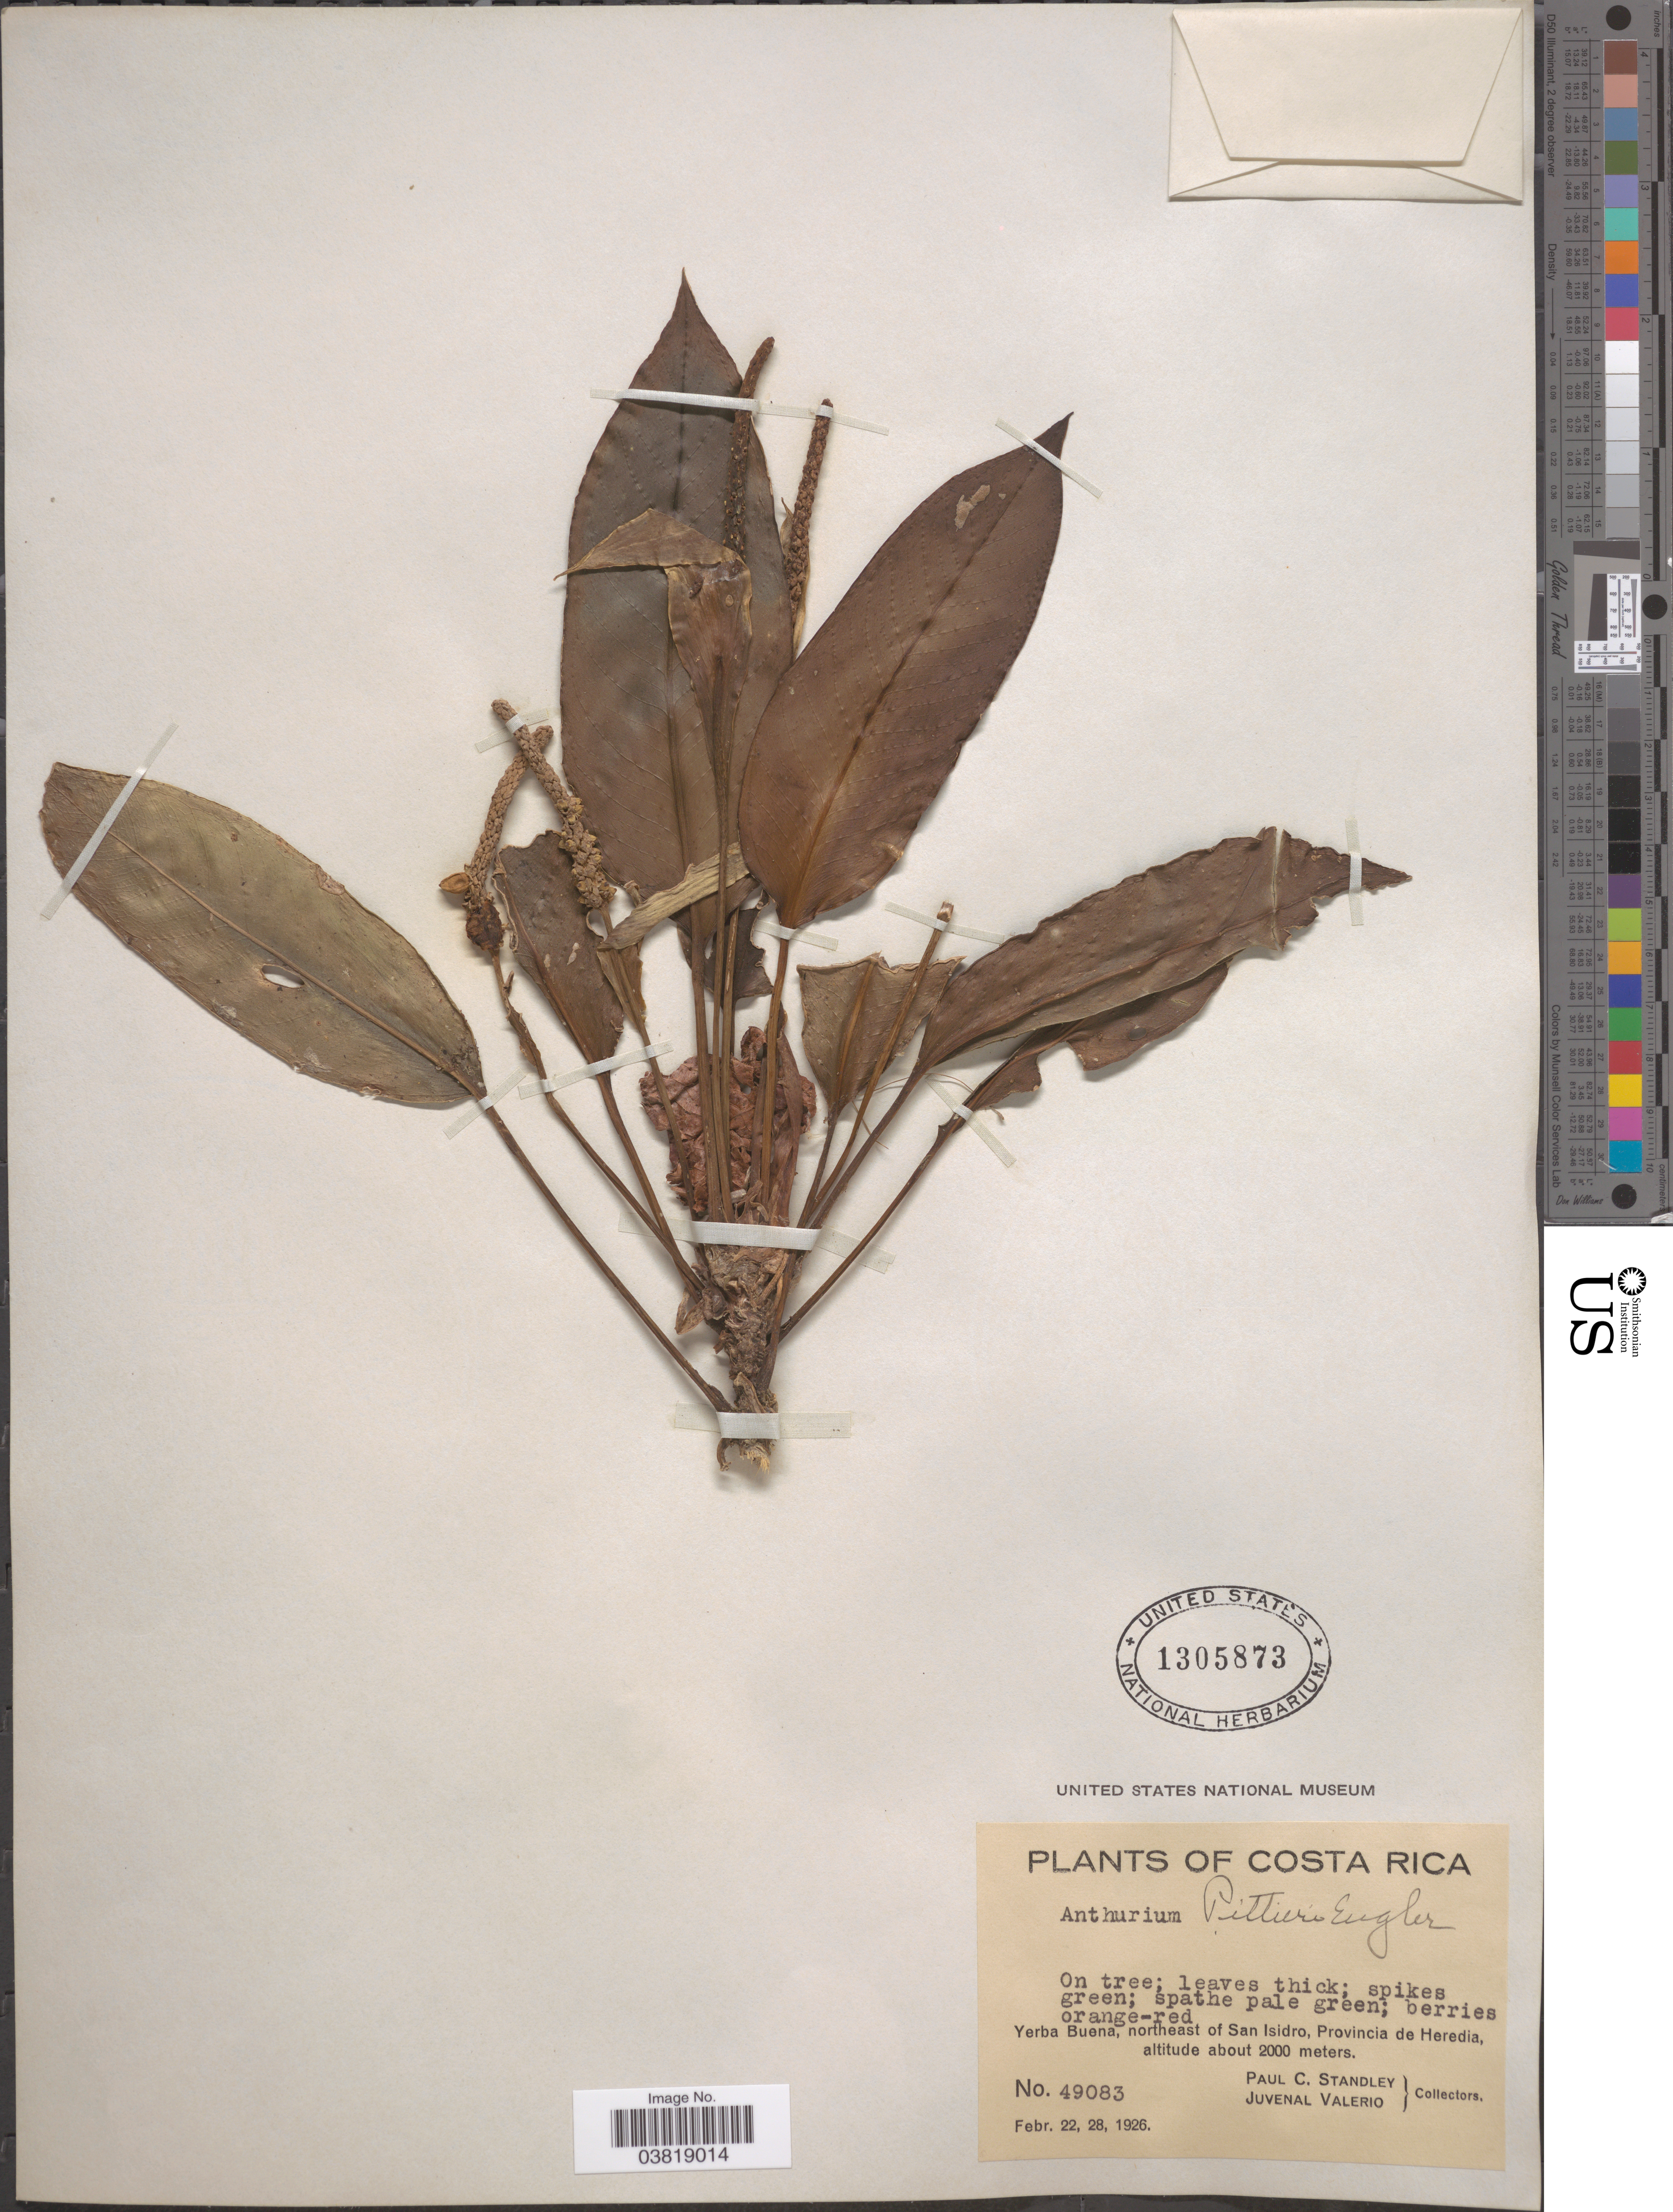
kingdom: Plantae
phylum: Tracheophyta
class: Liliopsida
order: Alismatales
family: Araceae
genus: Anthurium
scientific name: Anthurium pittieri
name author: Engl.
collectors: P. C. Standley & J. Valerio R.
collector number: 49083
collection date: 1926-02-22/1926-02-28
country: Costa Rica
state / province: Heredia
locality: Yerba Buena, northeast of San Isidro.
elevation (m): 2000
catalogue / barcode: US 1305873